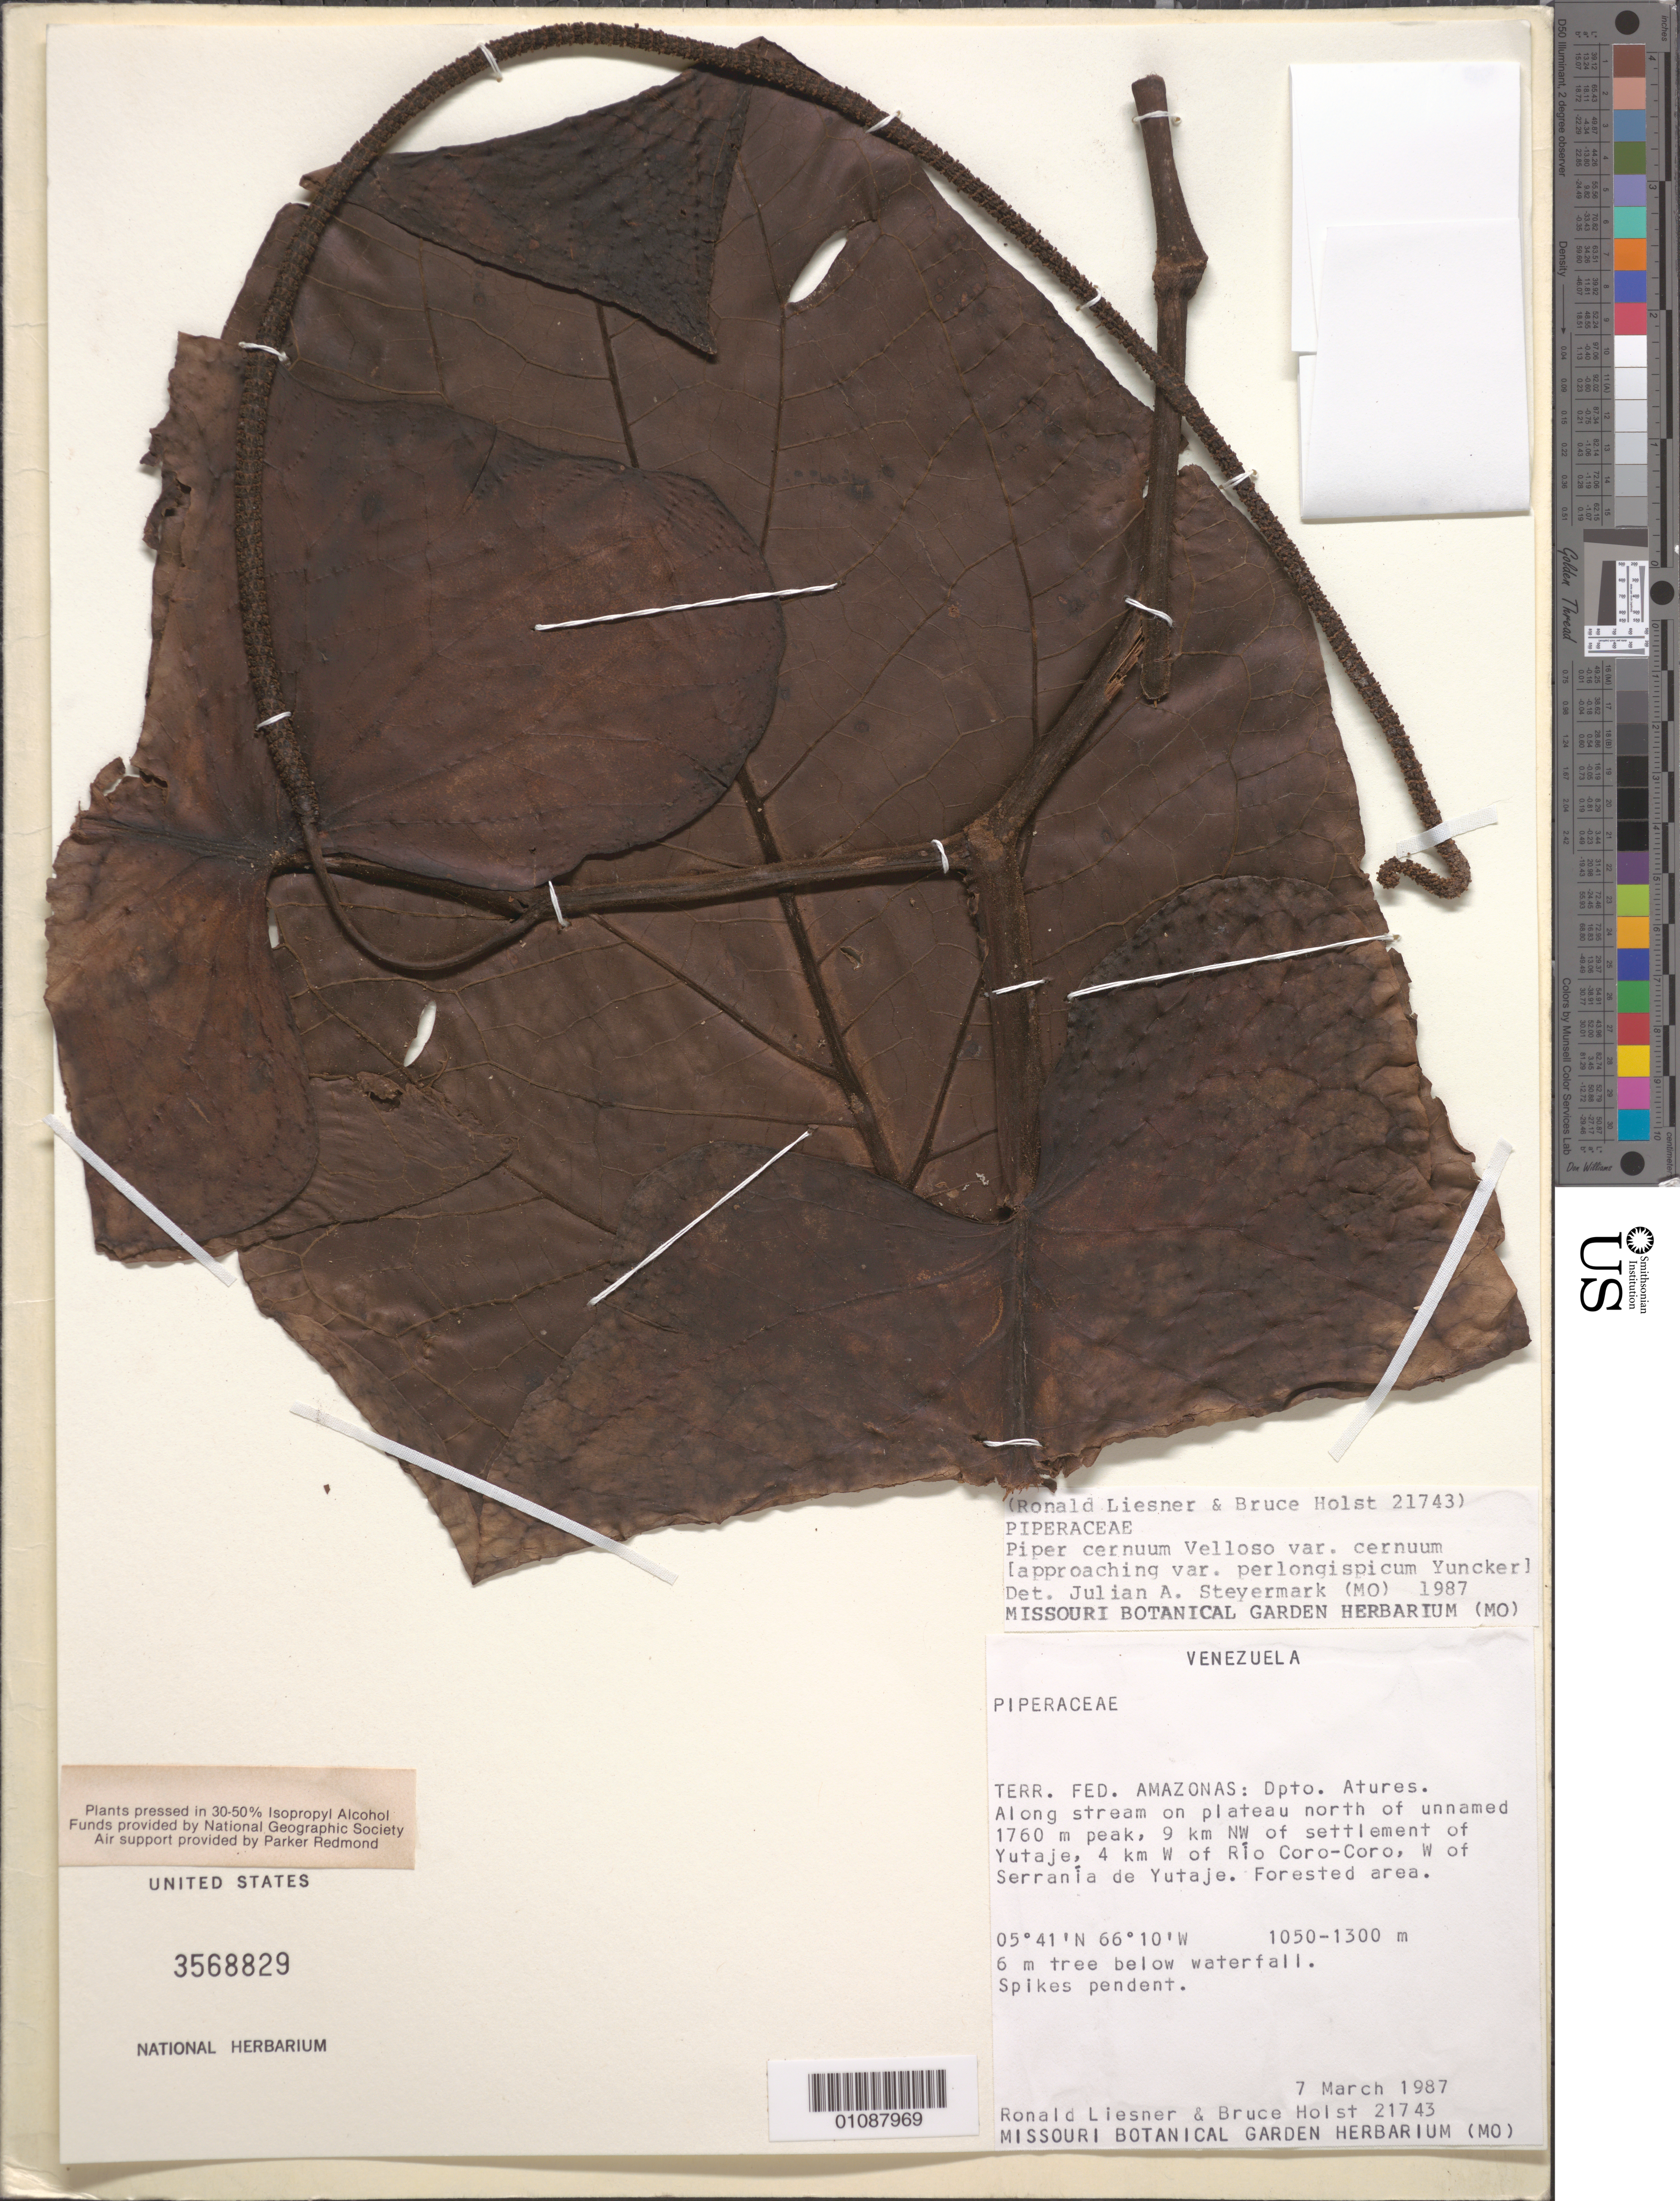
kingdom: Plantae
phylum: Tracheophyta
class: Magnoliopsida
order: Piperales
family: Piperaceae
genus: Piper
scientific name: Piper cernuum var. cernuum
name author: Vell.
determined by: Steyermark, Julian A., (VEN)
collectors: R. L. Liesner & B. Holst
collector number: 21743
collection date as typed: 7-Mar-87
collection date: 1987-03-07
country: Venezuela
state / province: Amazonas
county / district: Atures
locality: Yutajé settlement, 9 km NW of; 4 km W of Río Coro-Coro, W of Serrania de Yutajé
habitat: Forested area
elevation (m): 1050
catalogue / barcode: US 3568829